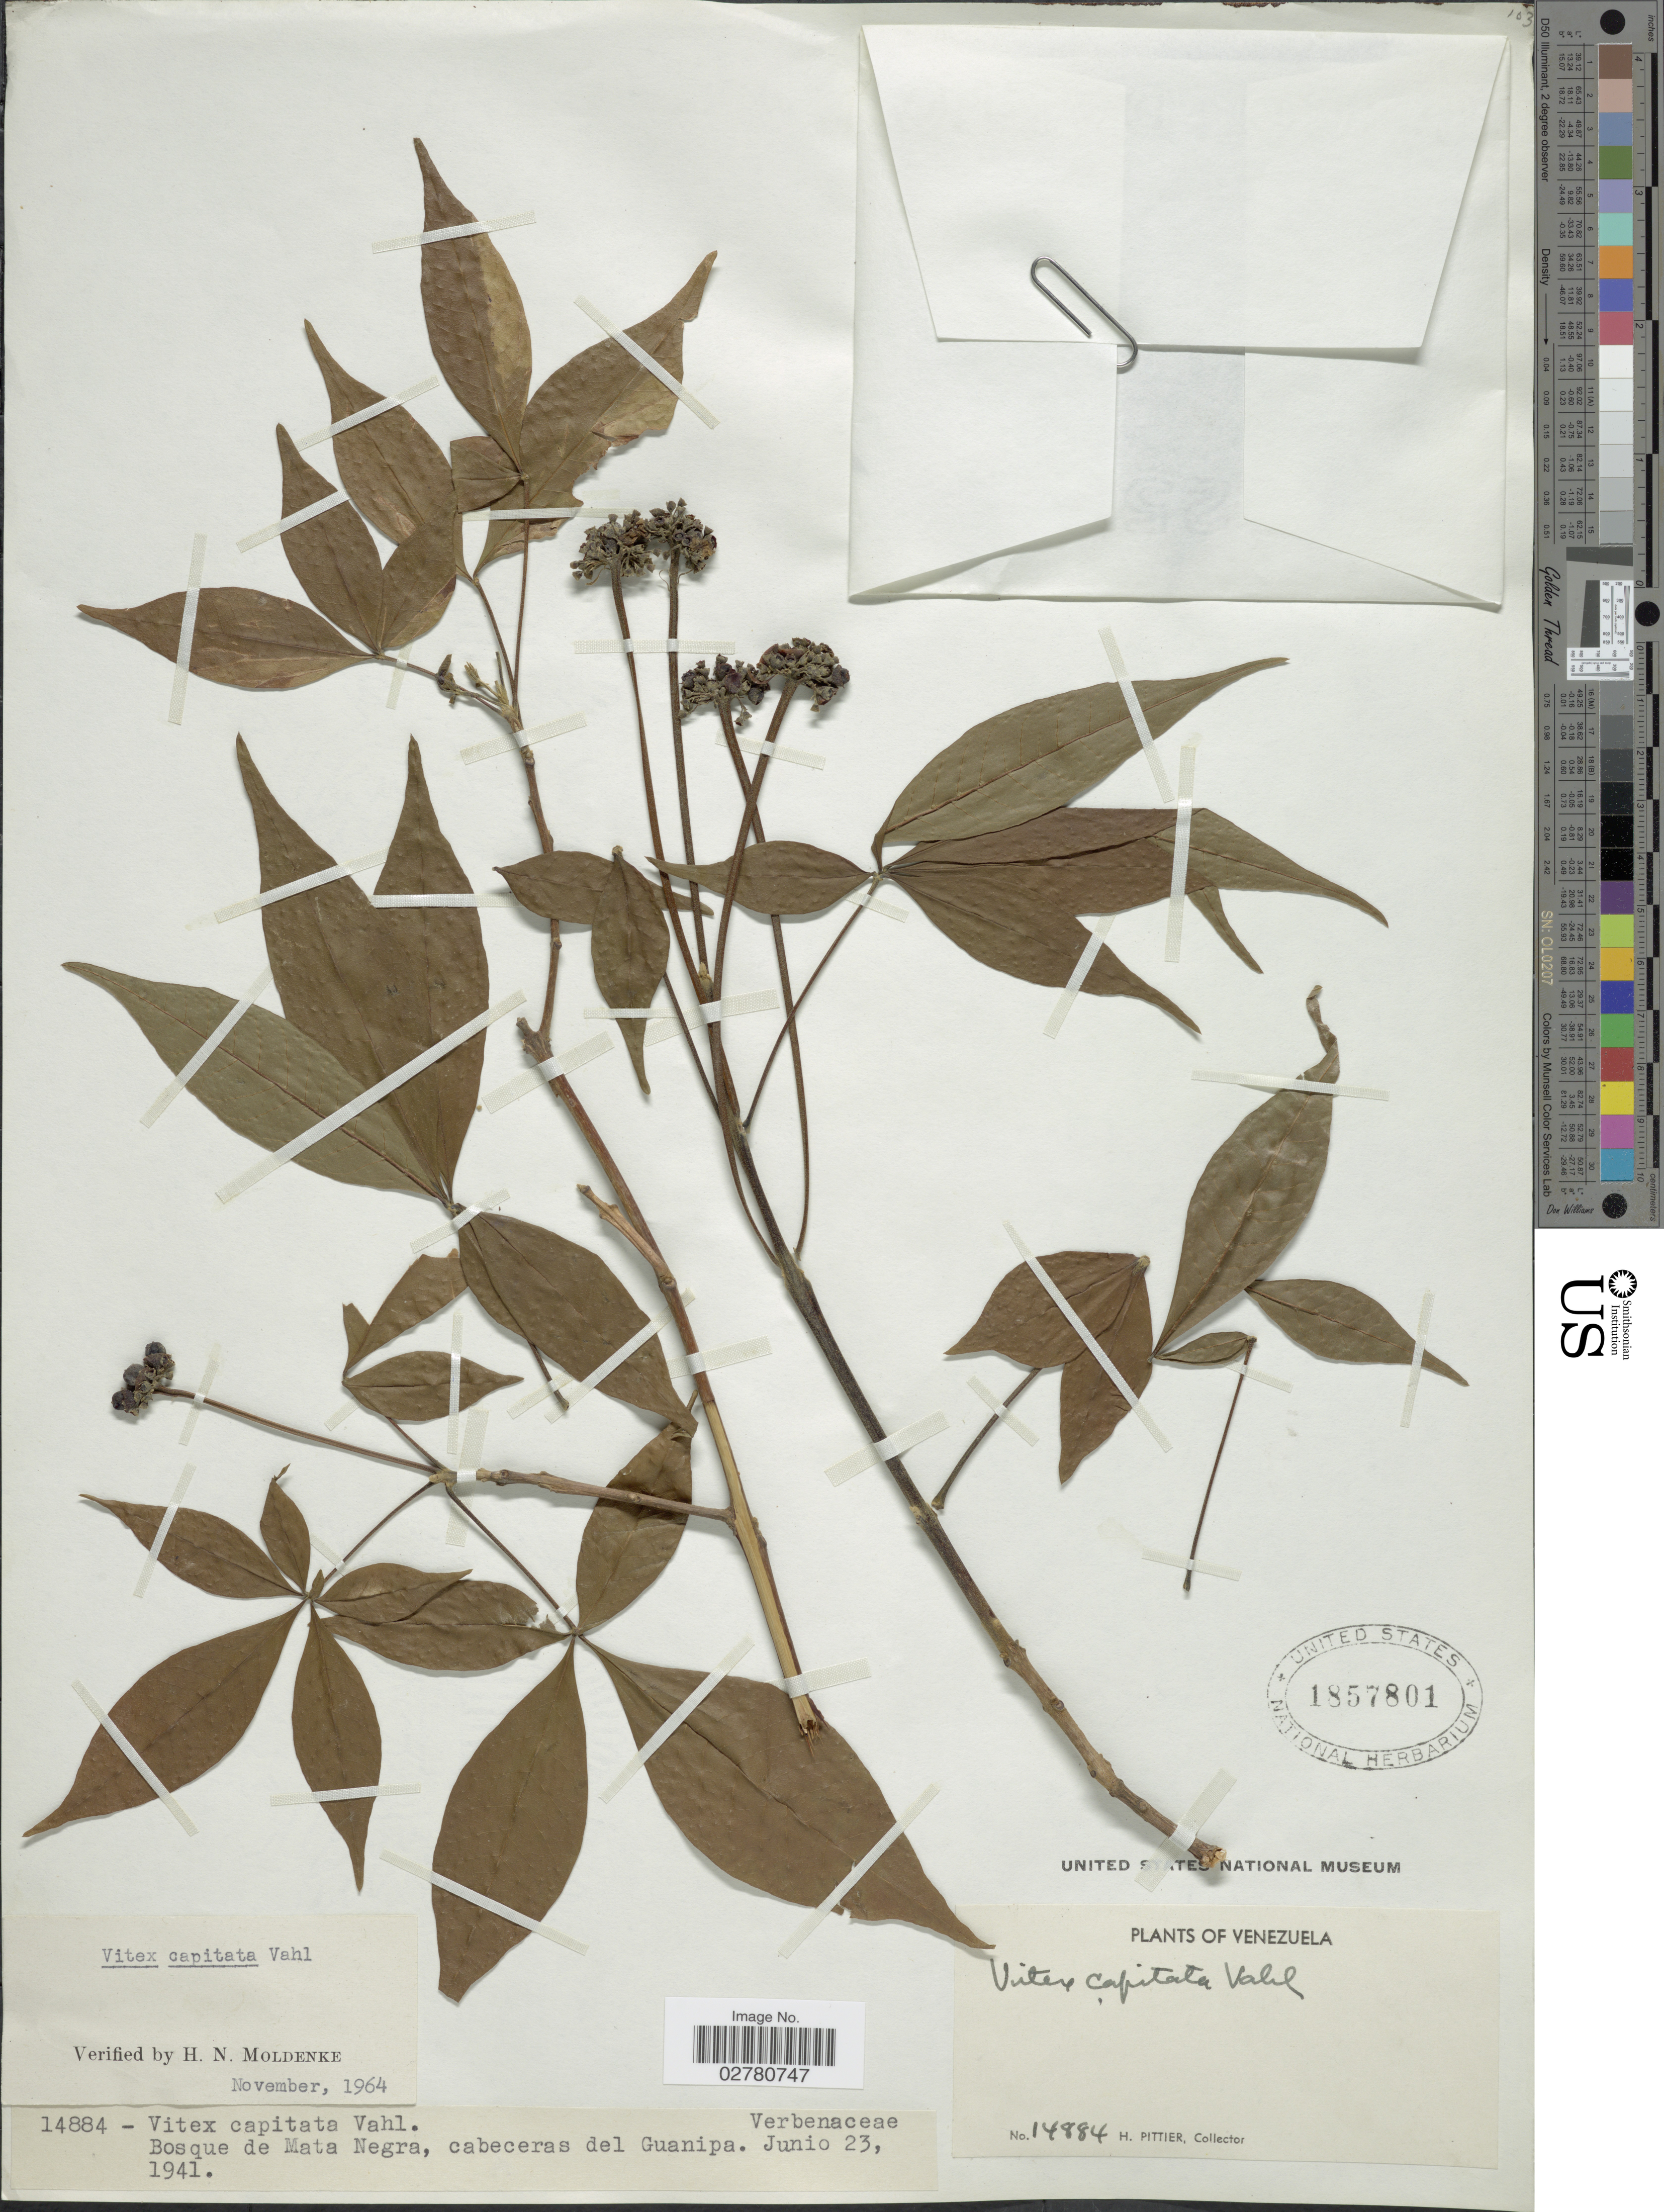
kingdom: Plantae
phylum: Tracheophyta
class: Magnoliopsida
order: Lamiales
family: Lamiaceae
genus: Vitex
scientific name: Vitex capitata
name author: Vahl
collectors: H. F. Pittier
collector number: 14884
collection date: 1941-06-23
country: Venezuela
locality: Bosque de Mata Negra, cabeceras del Guanipa.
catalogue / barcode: US 1857801